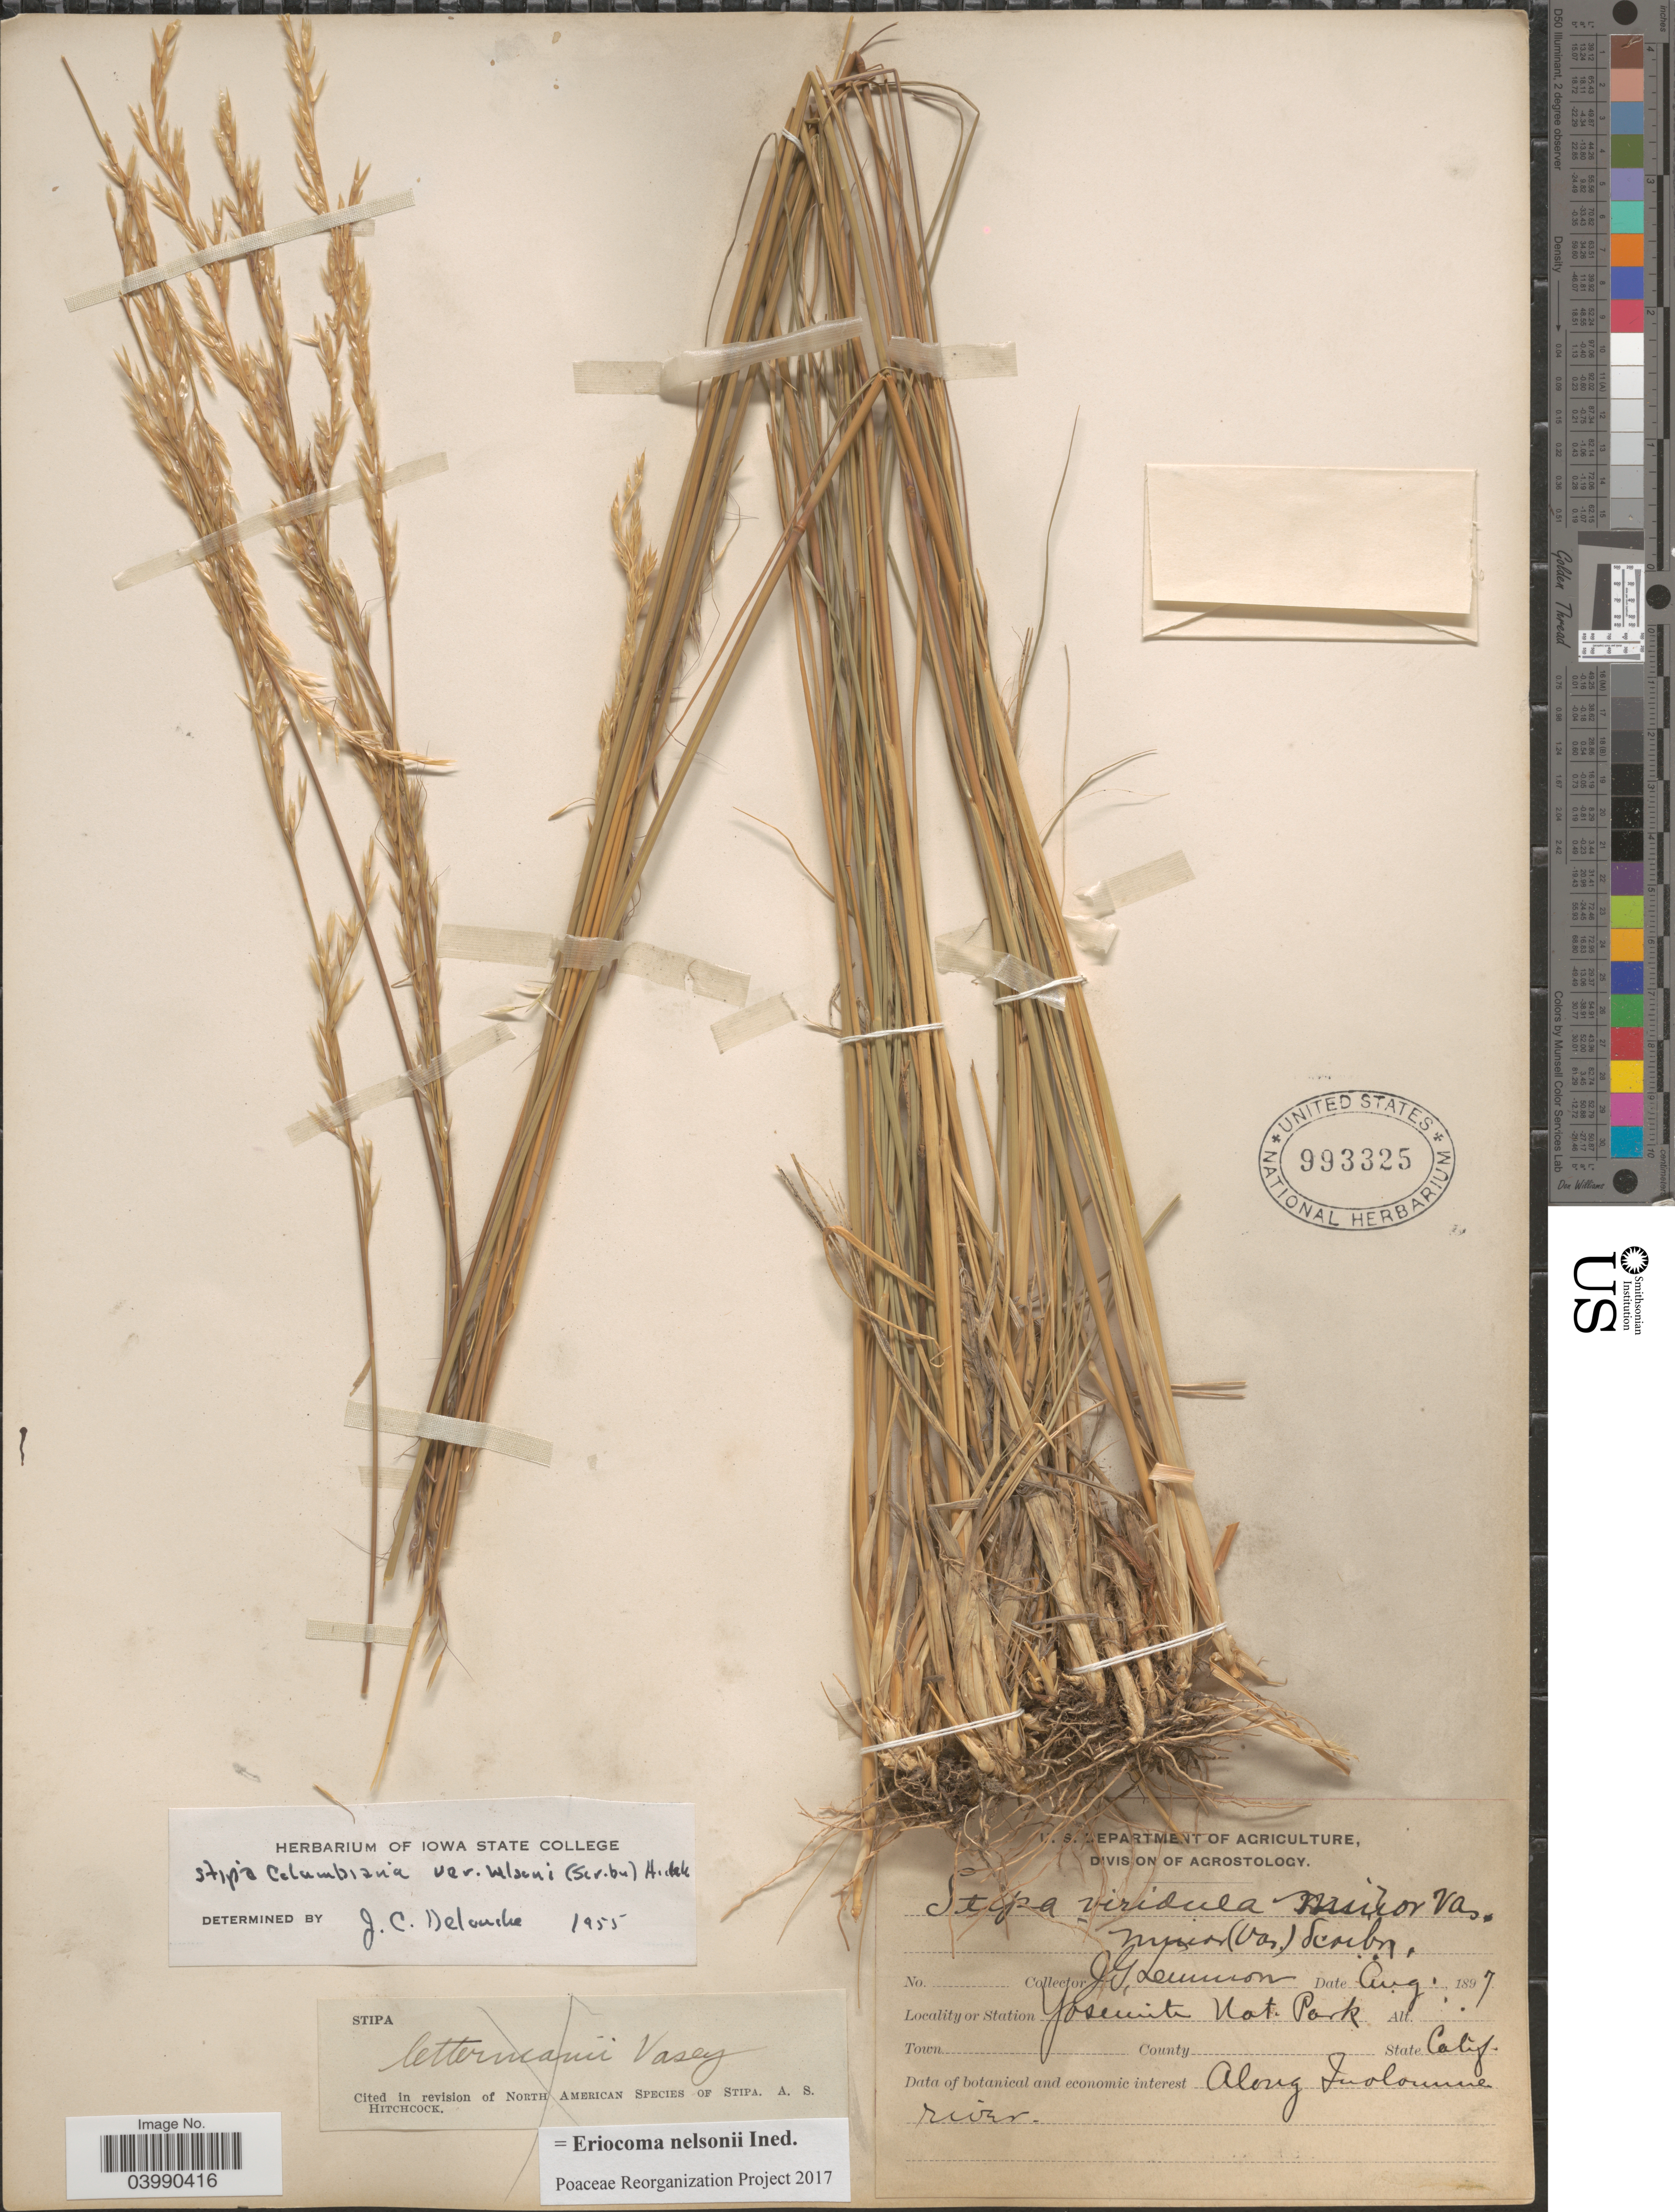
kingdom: Plantae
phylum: Tracheophyta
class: Liliopsida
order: Poales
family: Poaceae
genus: Eriocoma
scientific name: Eriocoma nelsonii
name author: (Scribn.) Romasch.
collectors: J. Lemmon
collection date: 1897-08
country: United States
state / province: California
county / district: Tuolumne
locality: Station Yosemite Nat. Park. Along Tuolumne river.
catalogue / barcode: US 993325